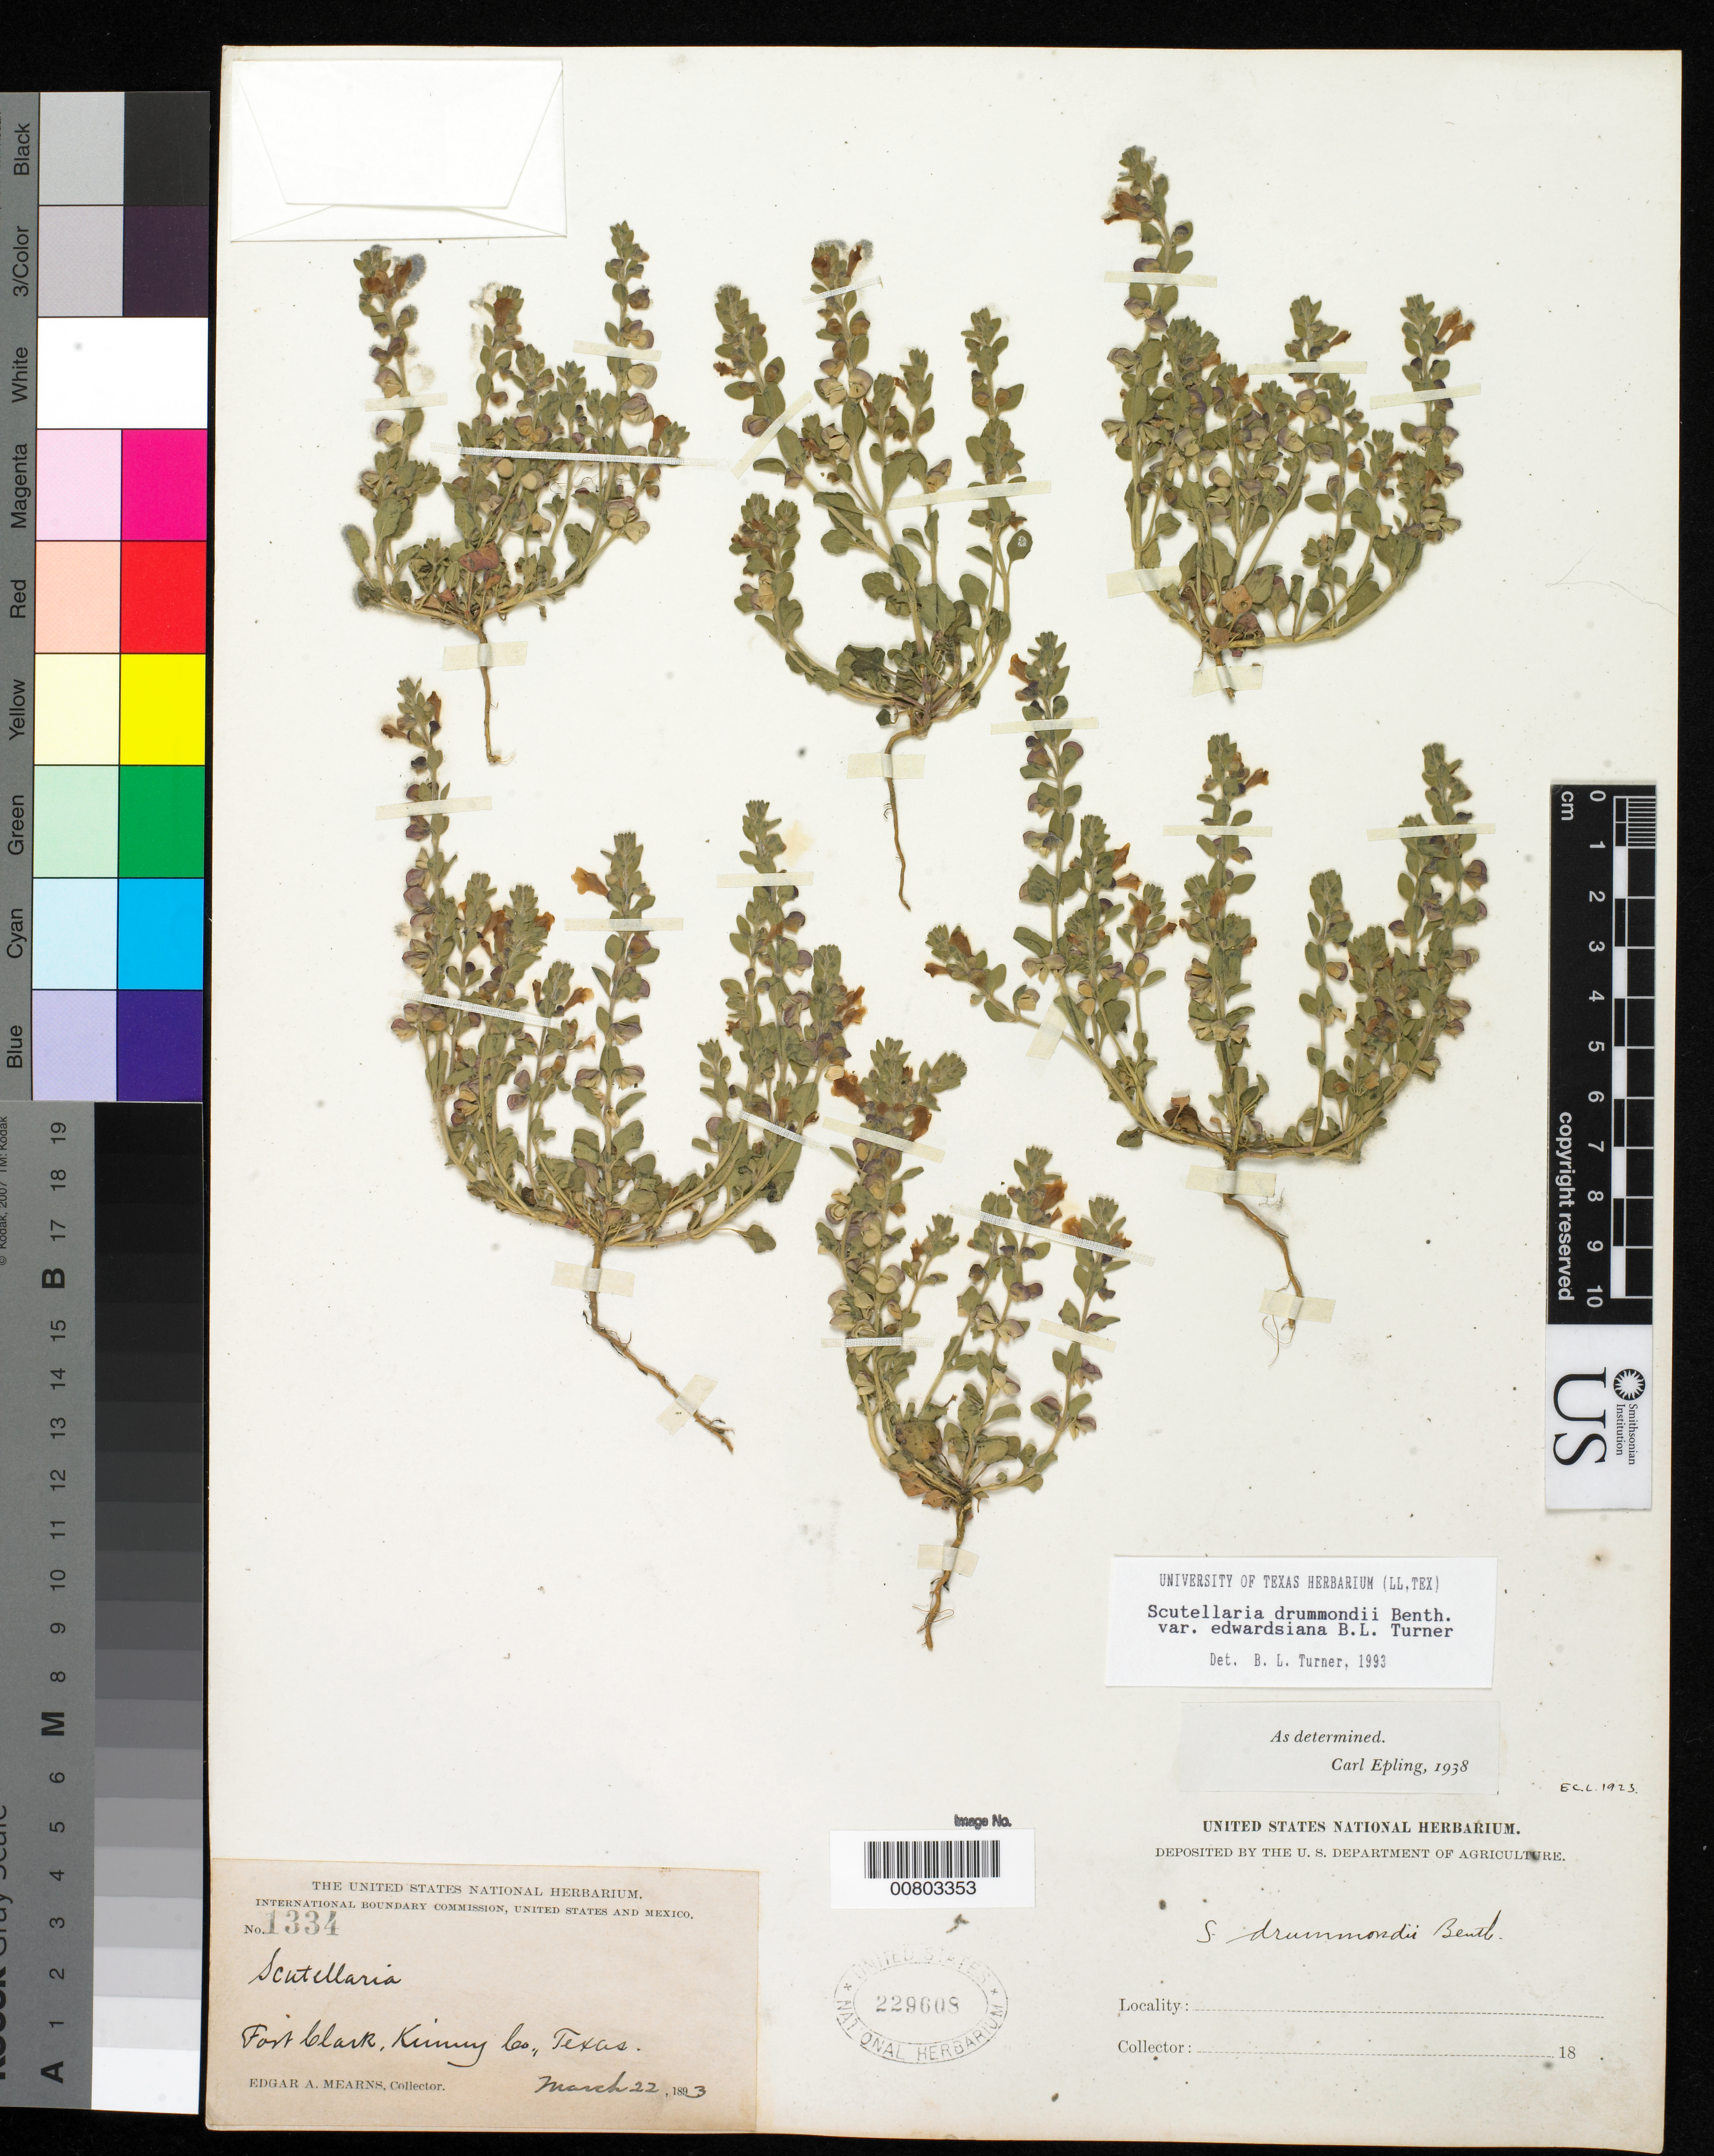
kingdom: Plantae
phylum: Tracheophyta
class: Magnoliopsida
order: Lamiales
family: Lamiaceae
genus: Scutellaria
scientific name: Scutellaria drummondii var. edwardsiana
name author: Benth.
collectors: E. A. Mearns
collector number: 1334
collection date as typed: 22 Mar 1893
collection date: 1893-03-22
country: United States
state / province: Texas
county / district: Kinney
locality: Fort Clark, Kinney County, Texas.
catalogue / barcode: US 229608